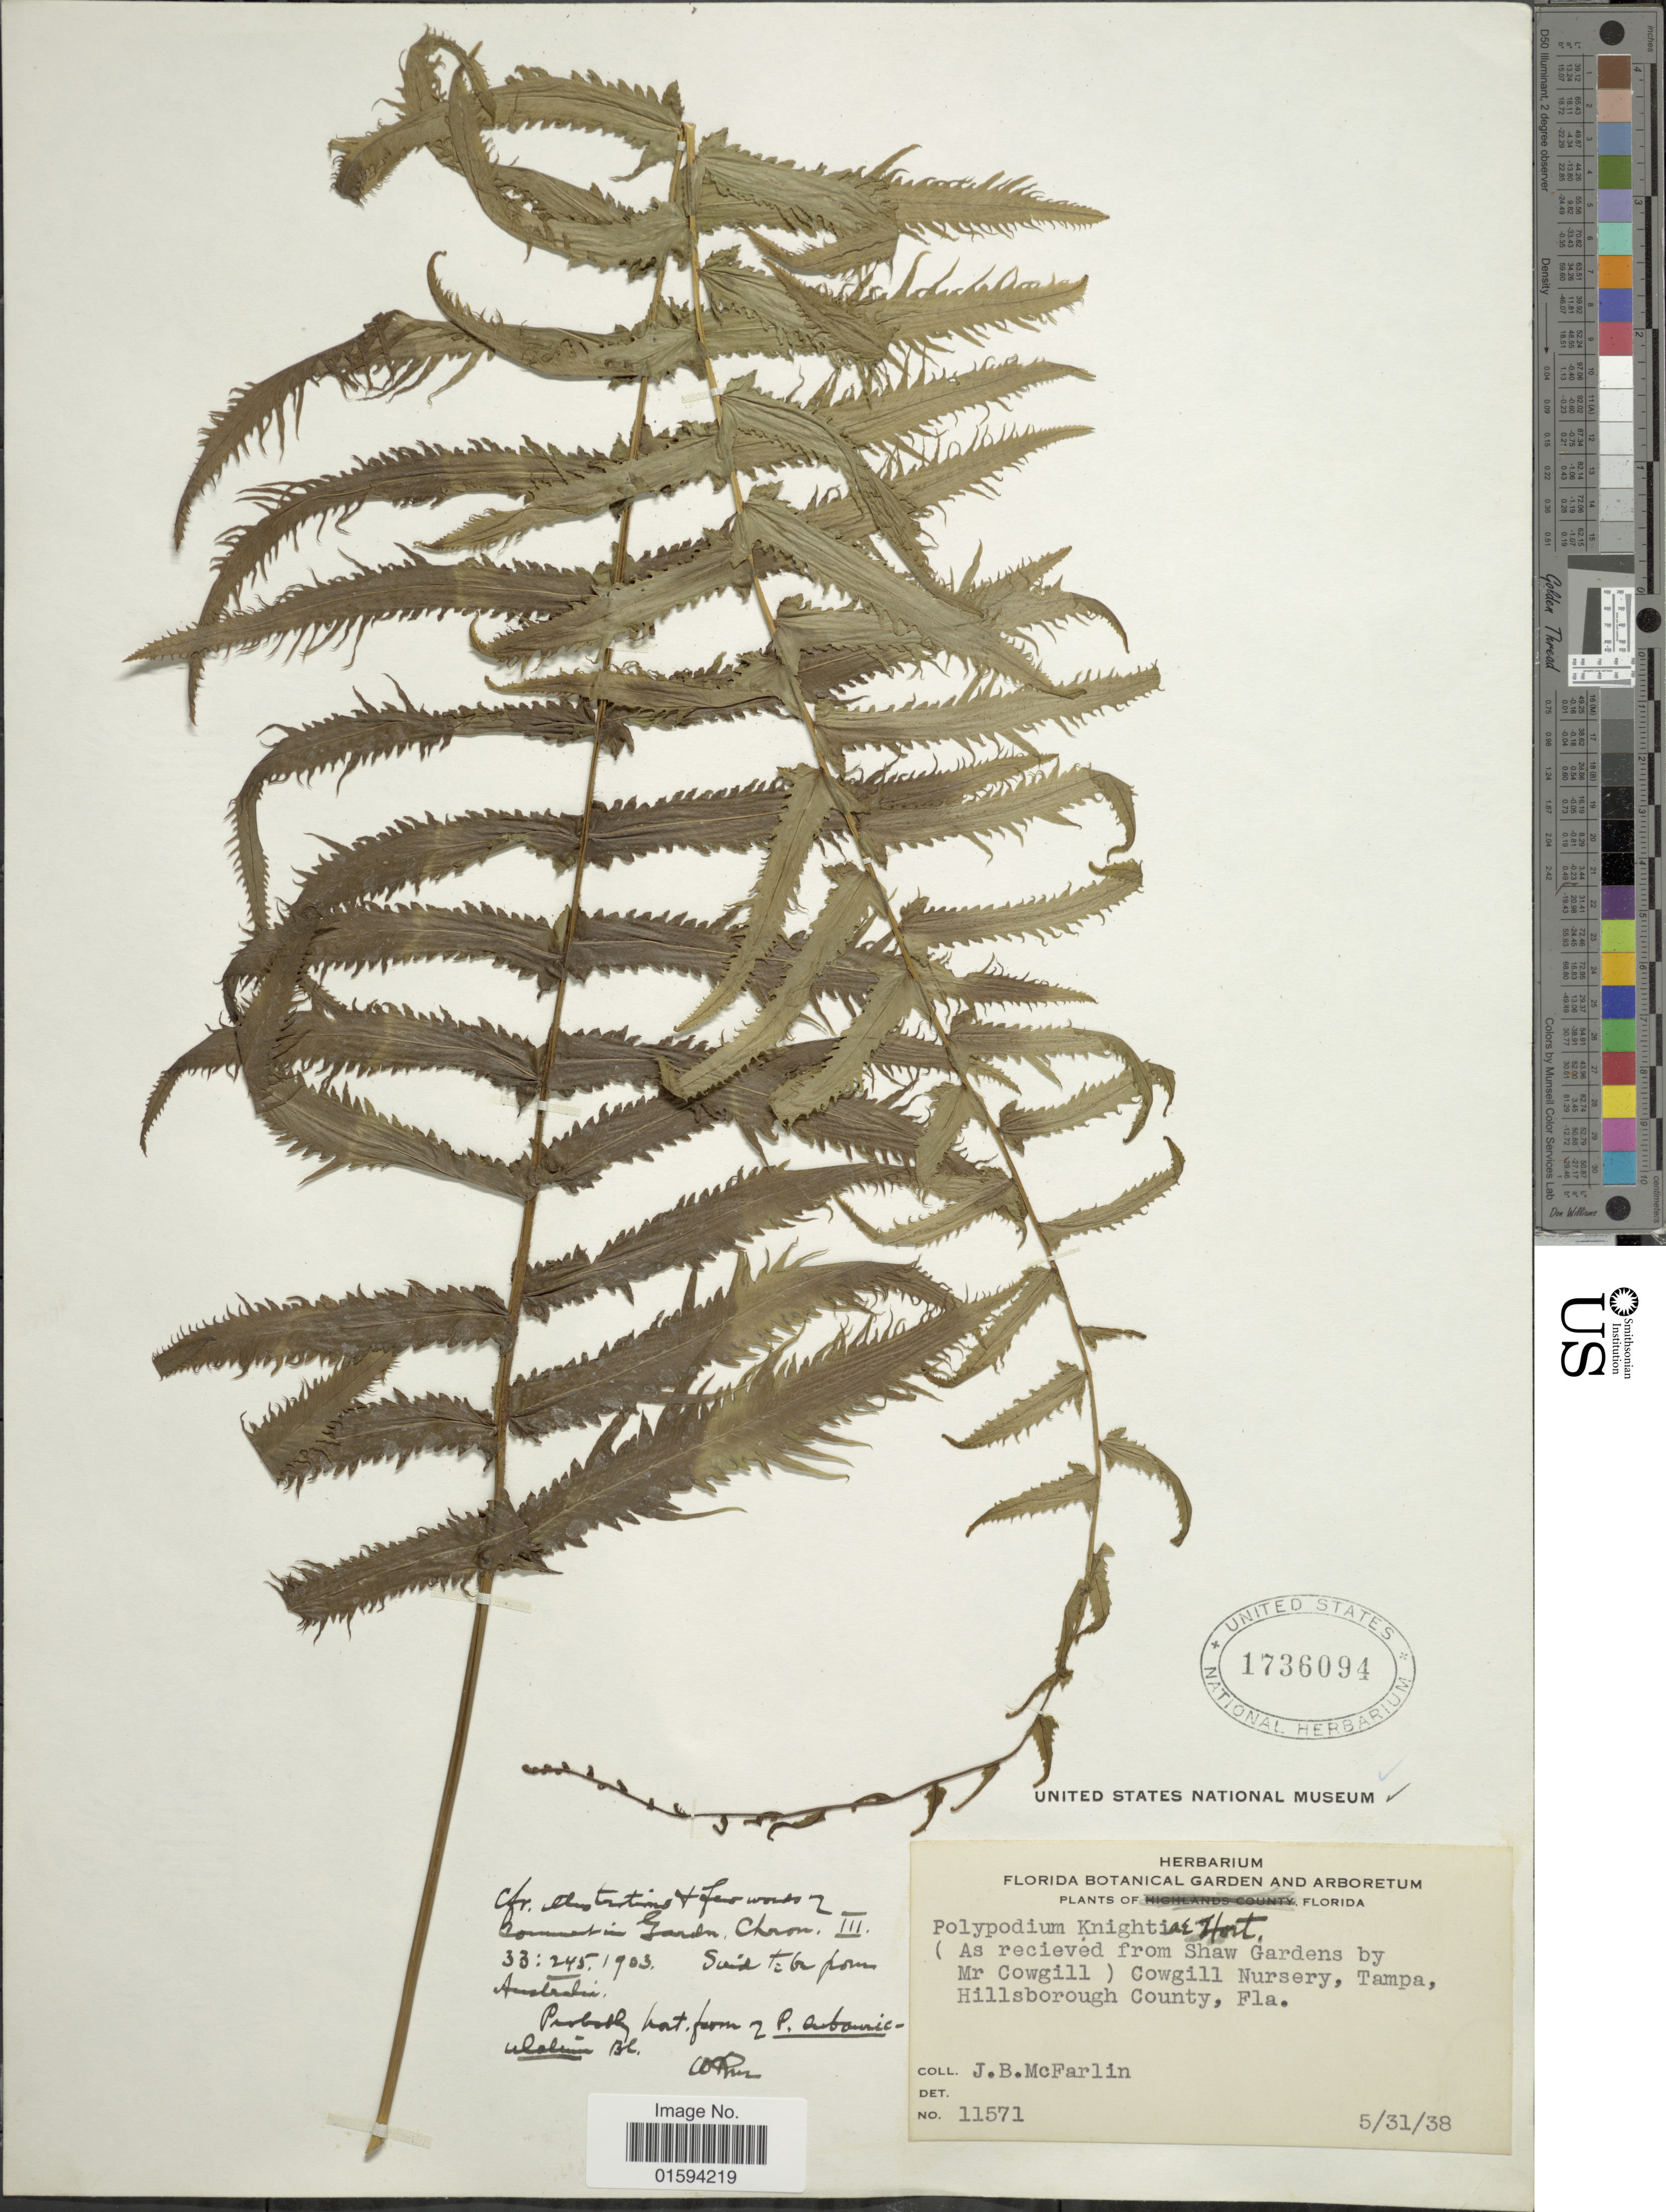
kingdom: Plantae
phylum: Tracheophyta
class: Polypodiopsida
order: Polypodiales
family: Polypodiaceae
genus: Polypodium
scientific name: Polypodium subauriculatum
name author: Blume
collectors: J. McFarlin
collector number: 11571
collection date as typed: Transcribed d/m/y: 31/5/38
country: United States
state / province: Florida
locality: (As received from Shaw Gardens by Mr Cowgill) Cowgill Nuresery, Tampa, Hillsborough County, Fla.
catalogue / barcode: US 1736094